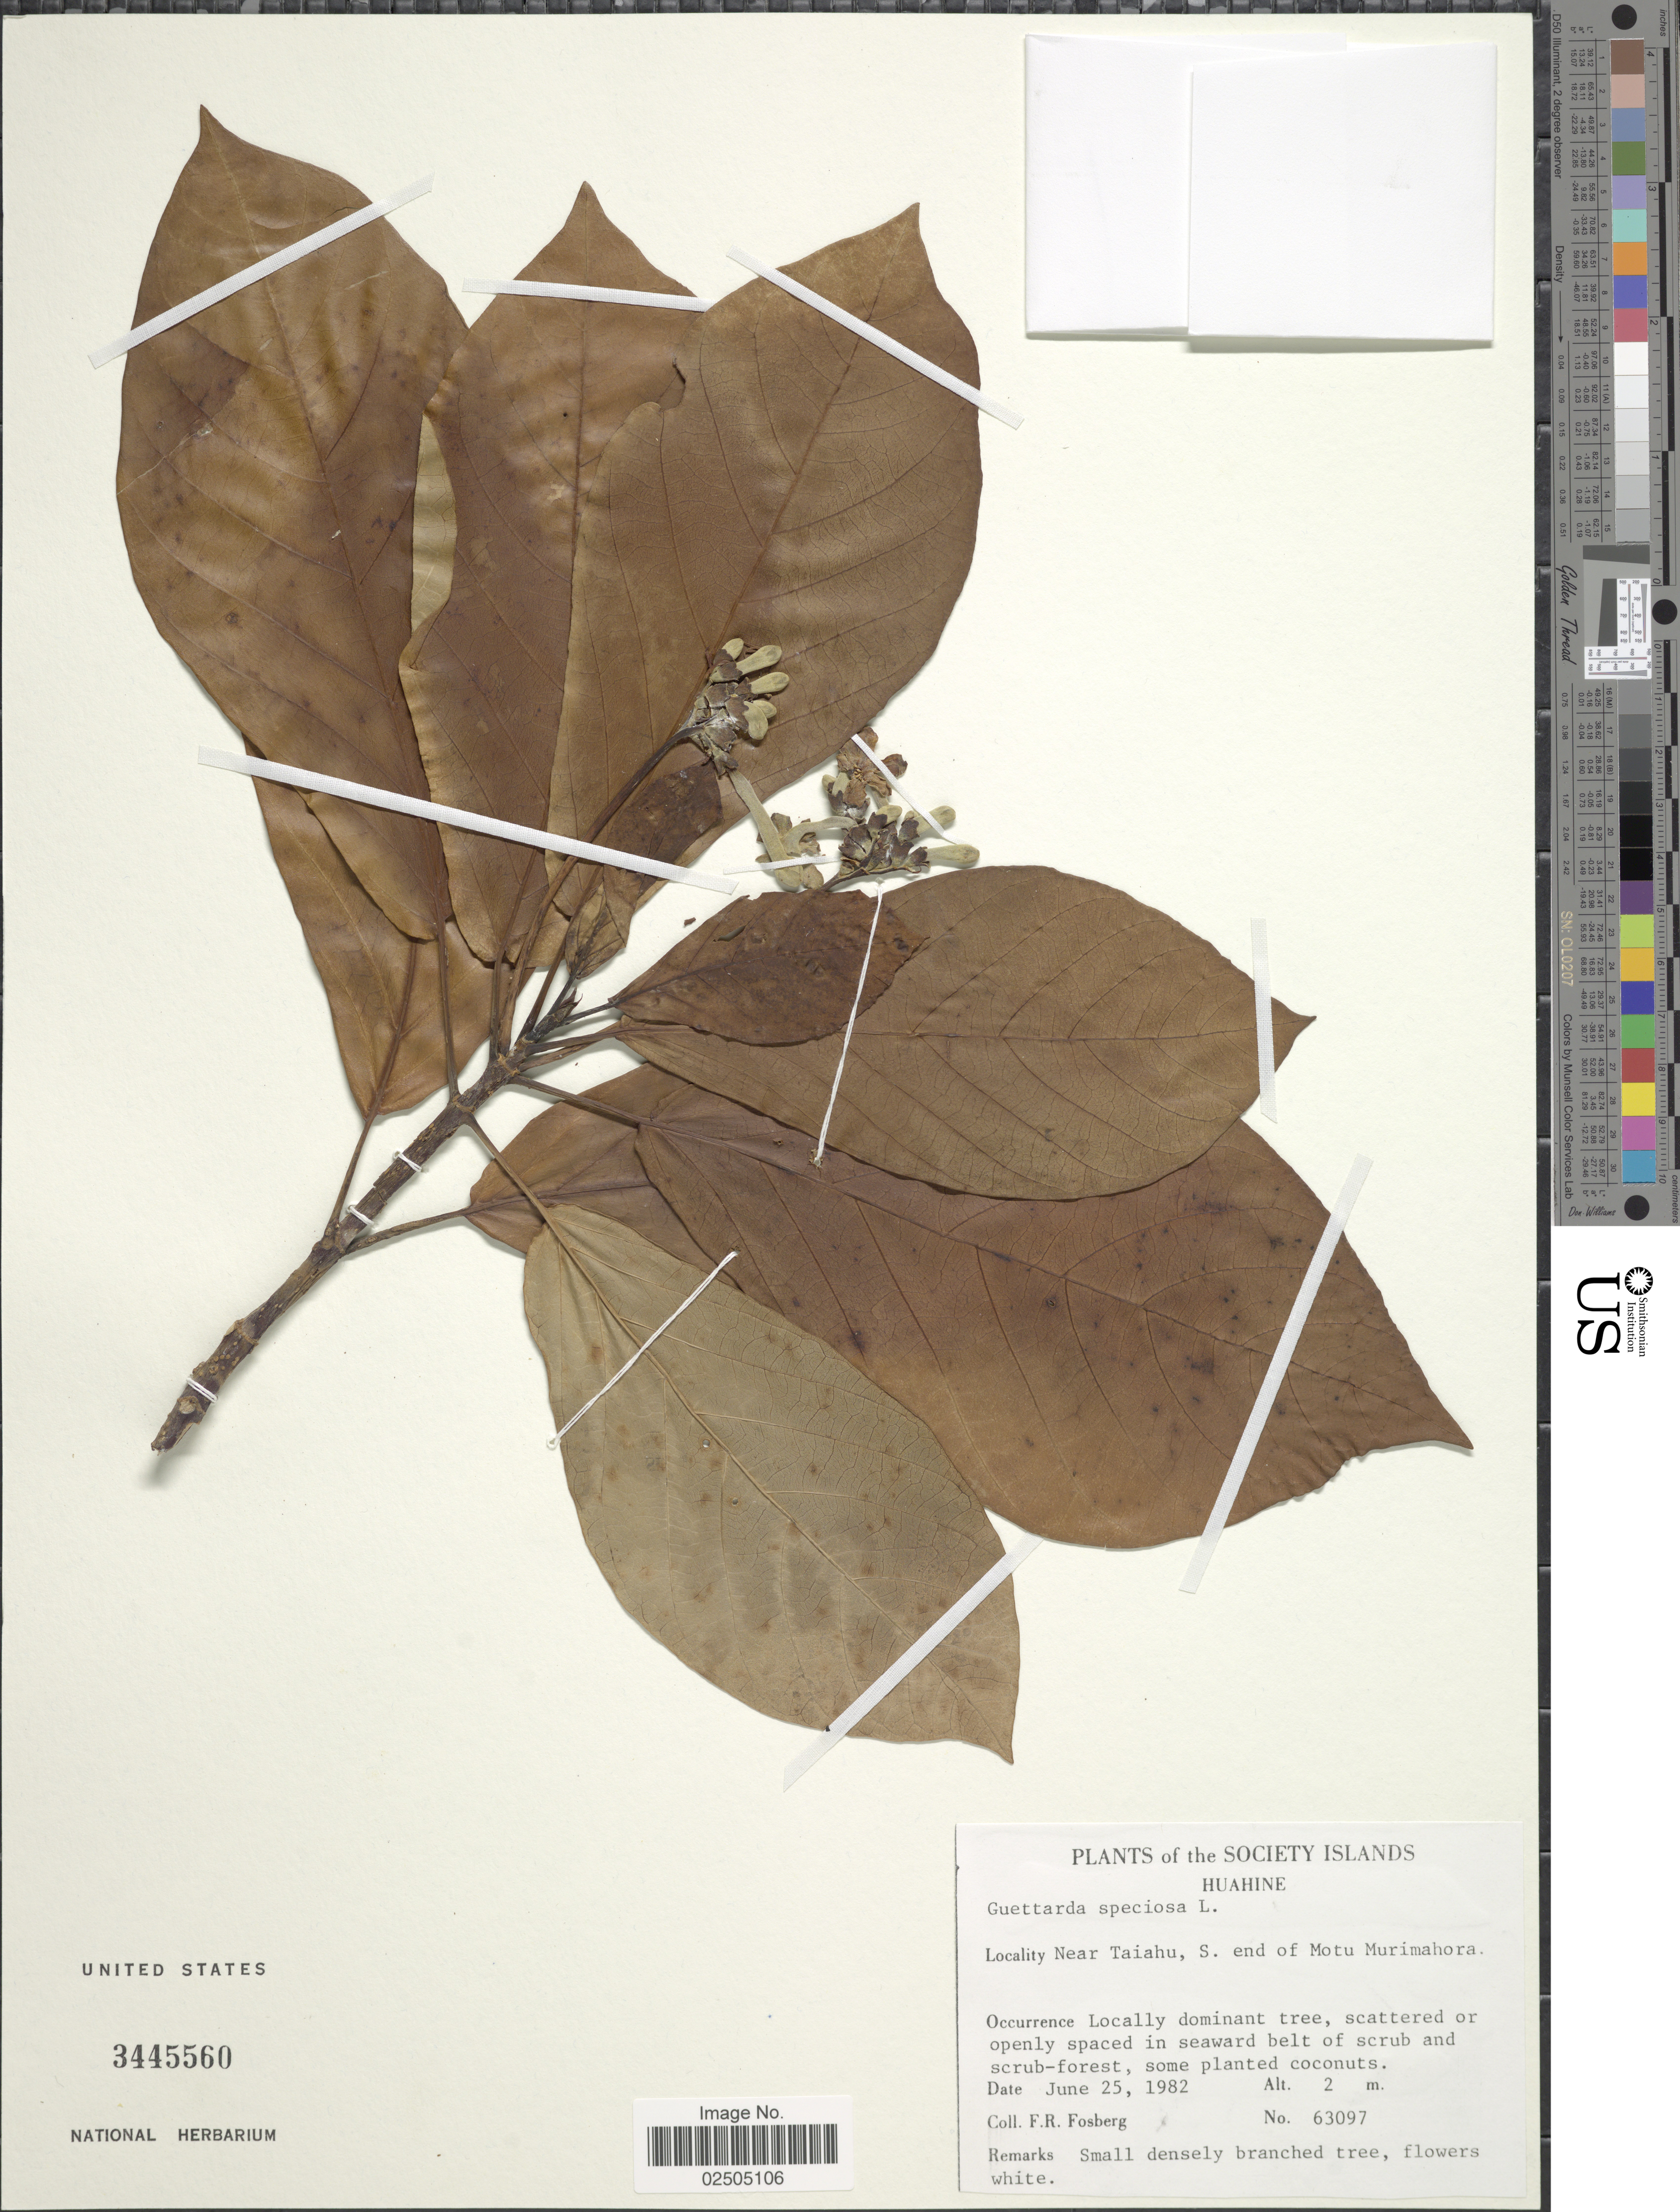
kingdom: Plantae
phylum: Tracheophyta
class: Magnoliopsida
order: Gentianales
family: Rubiaceae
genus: Guettarda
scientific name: Guettarda speciosa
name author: L.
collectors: F. R. Fosberg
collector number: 63097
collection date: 1982-06-25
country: French Polynesia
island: Huahine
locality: Society Islands, Huahine, Near Taiahu, S. end of Motu Murimahora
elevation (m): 2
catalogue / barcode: US 3445560